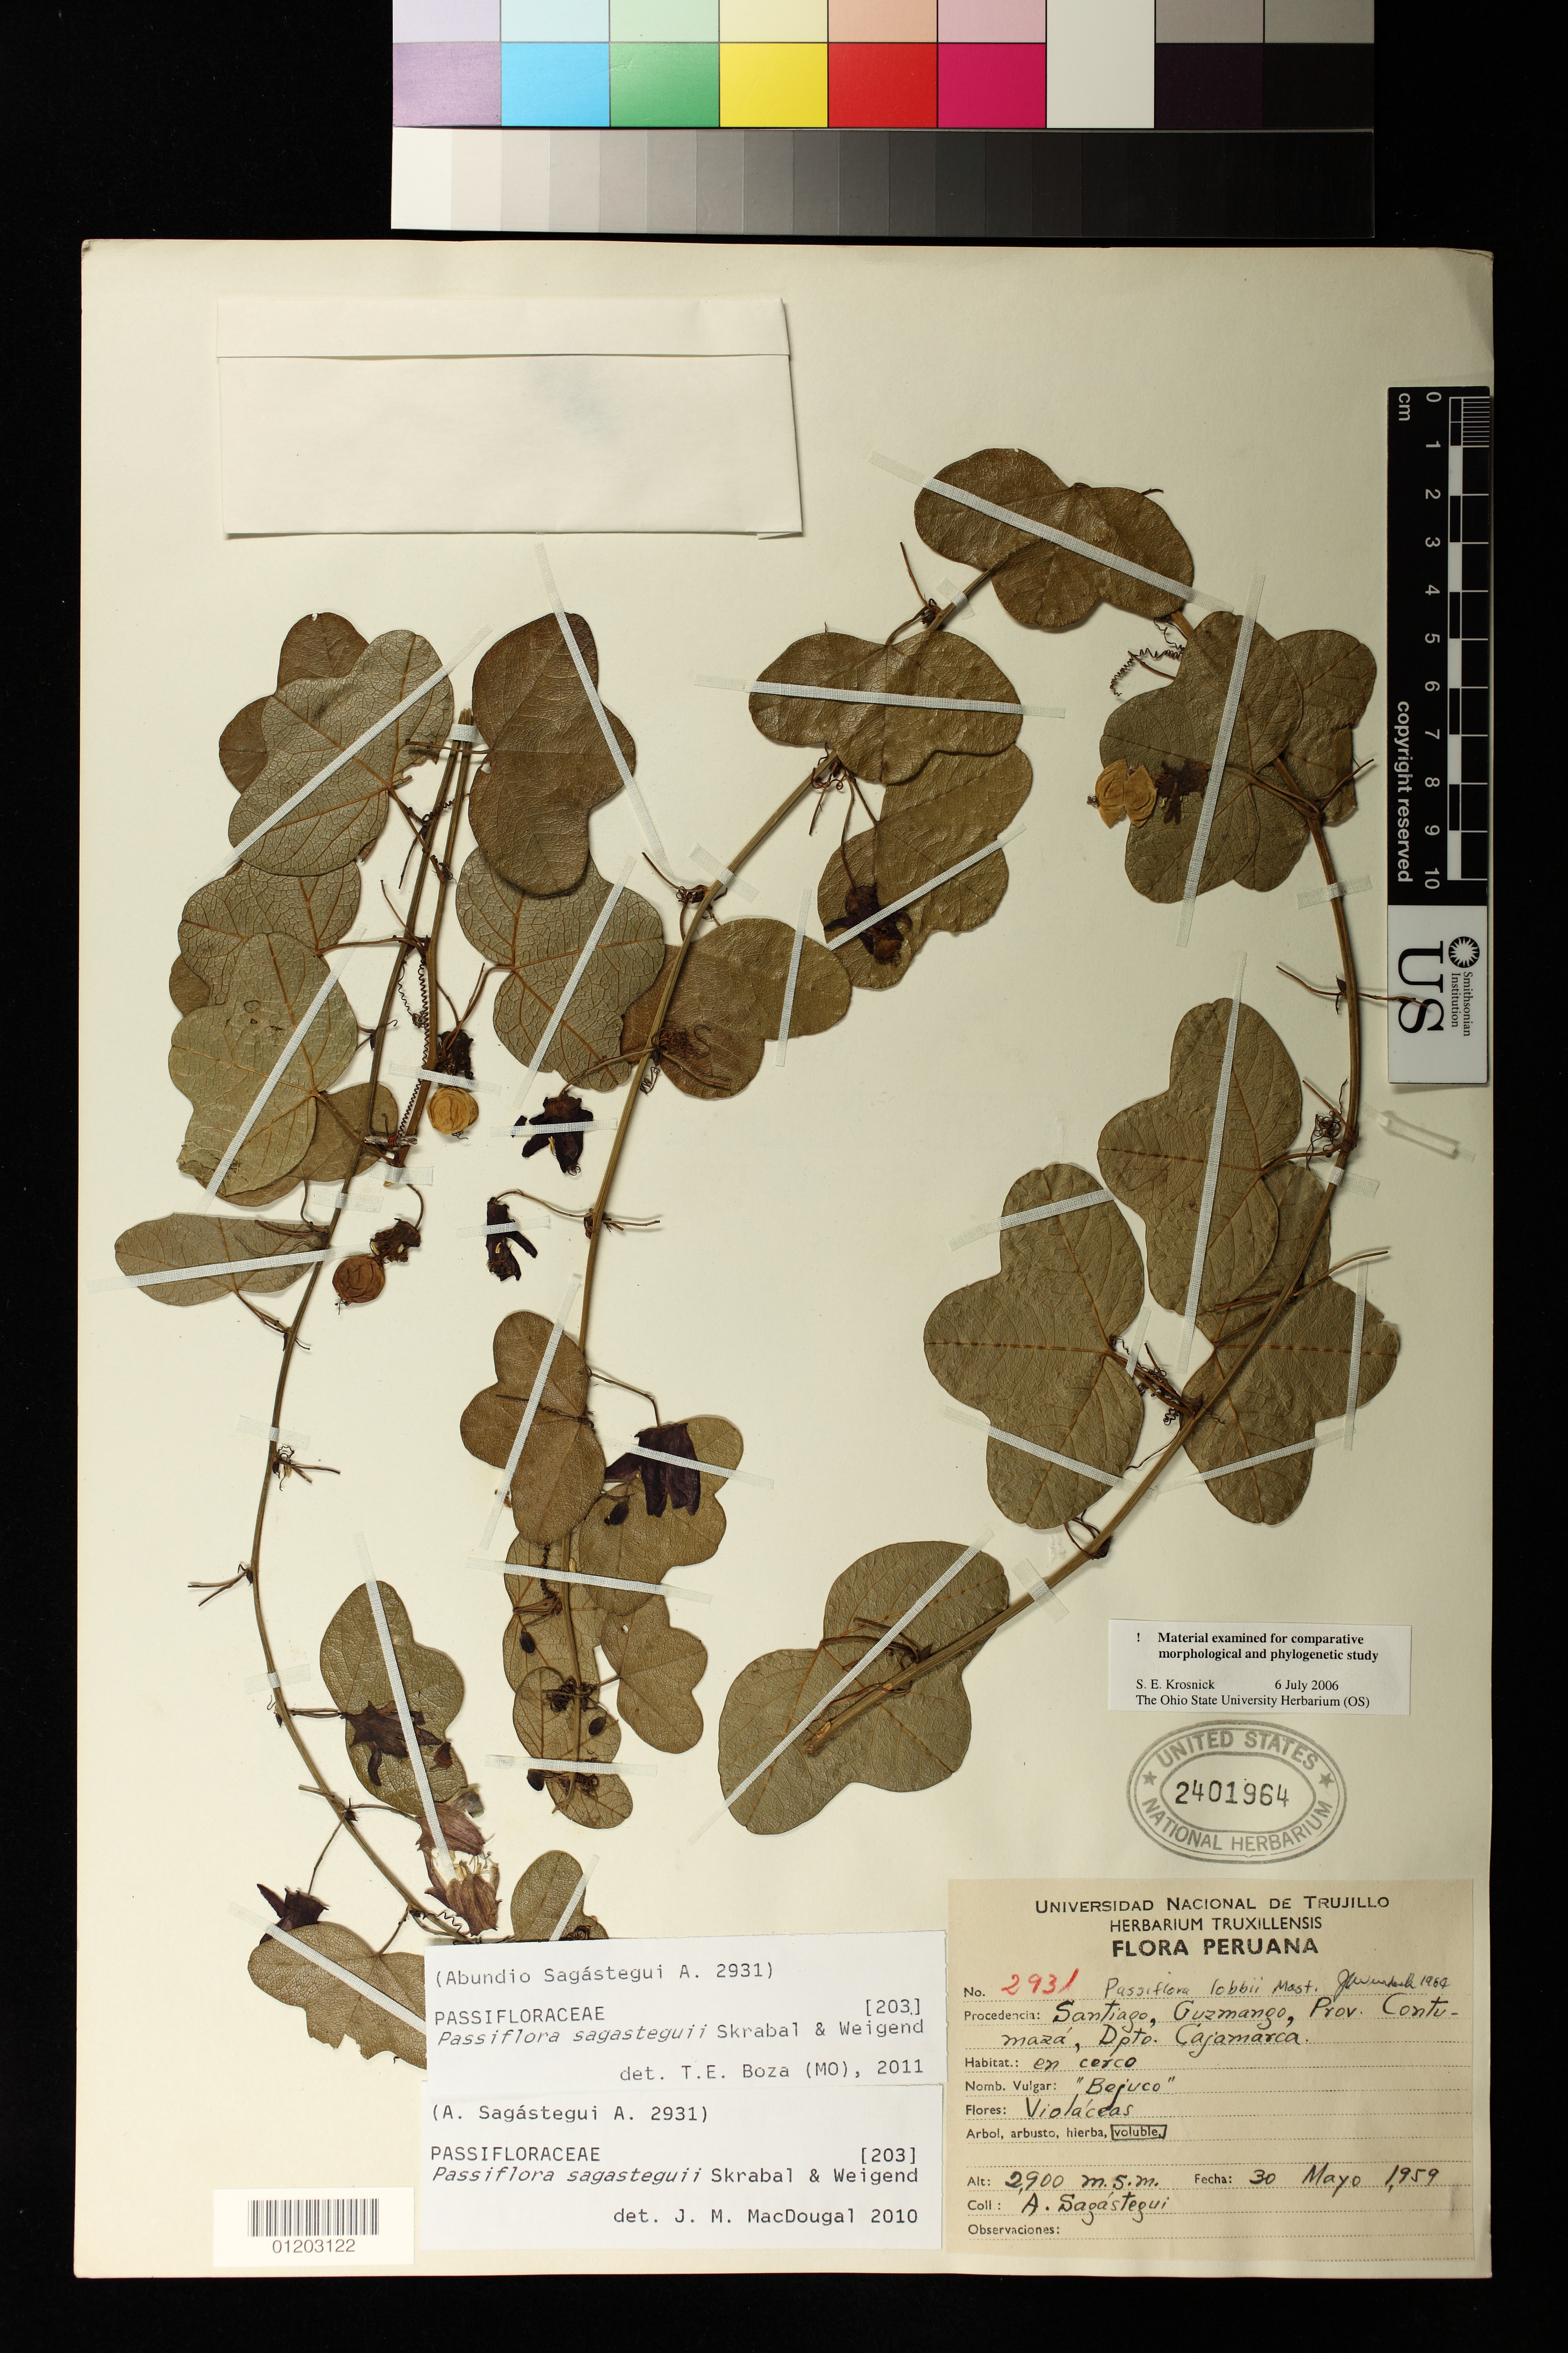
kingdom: Plantae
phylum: Tracheophyta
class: Magnoliopsida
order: Malpighiales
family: Passifloraceae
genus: Passiflora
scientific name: Passiflora sagasteguii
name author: Skrabal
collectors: A. Sagástegui A.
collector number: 2931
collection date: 1959-05-30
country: Peru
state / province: Cajamarca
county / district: Contumazá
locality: Santiago, Guzmango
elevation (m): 2900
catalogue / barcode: US 2401964